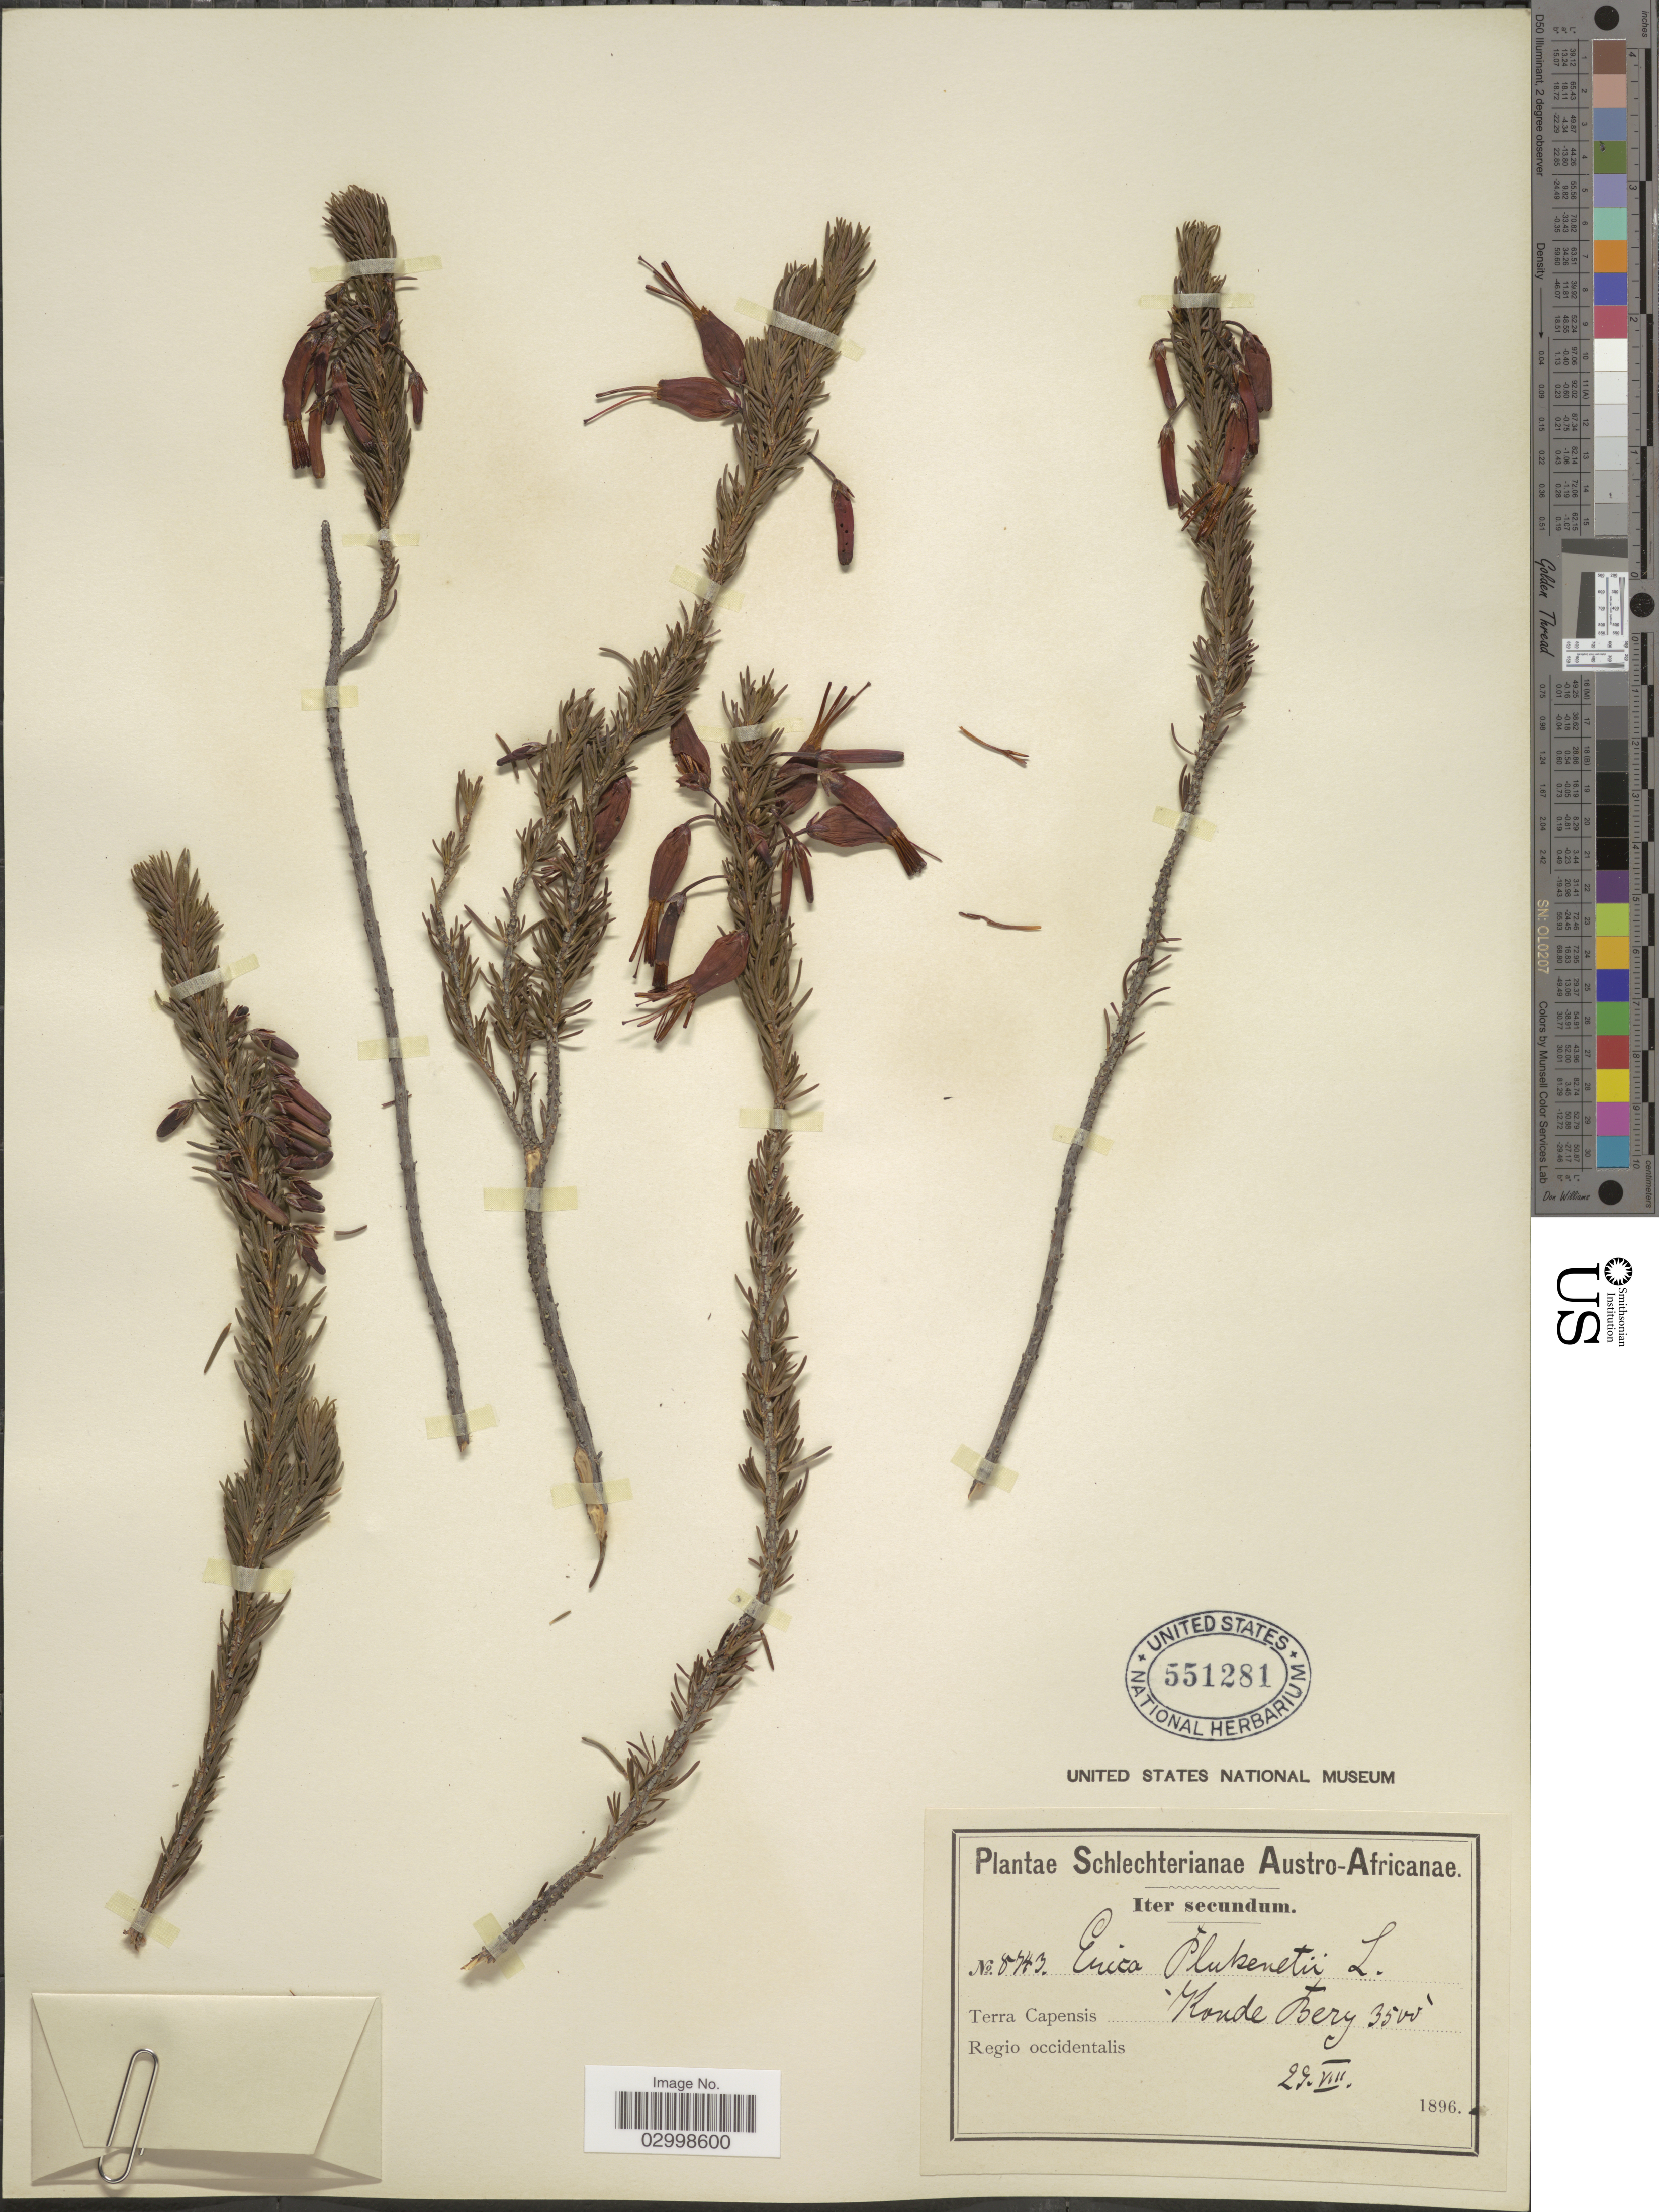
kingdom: Plantae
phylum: Tracheophyta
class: Magnoliopsida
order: Ericales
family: Ericaceae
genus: Erica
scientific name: Erica plukenetii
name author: L.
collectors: Schlechter, --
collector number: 8743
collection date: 1896-08-29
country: South Africa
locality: Austro-Africanae, Terra Capensis, Koude Berg, Regio occidentalis.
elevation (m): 1067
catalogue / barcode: US 551281